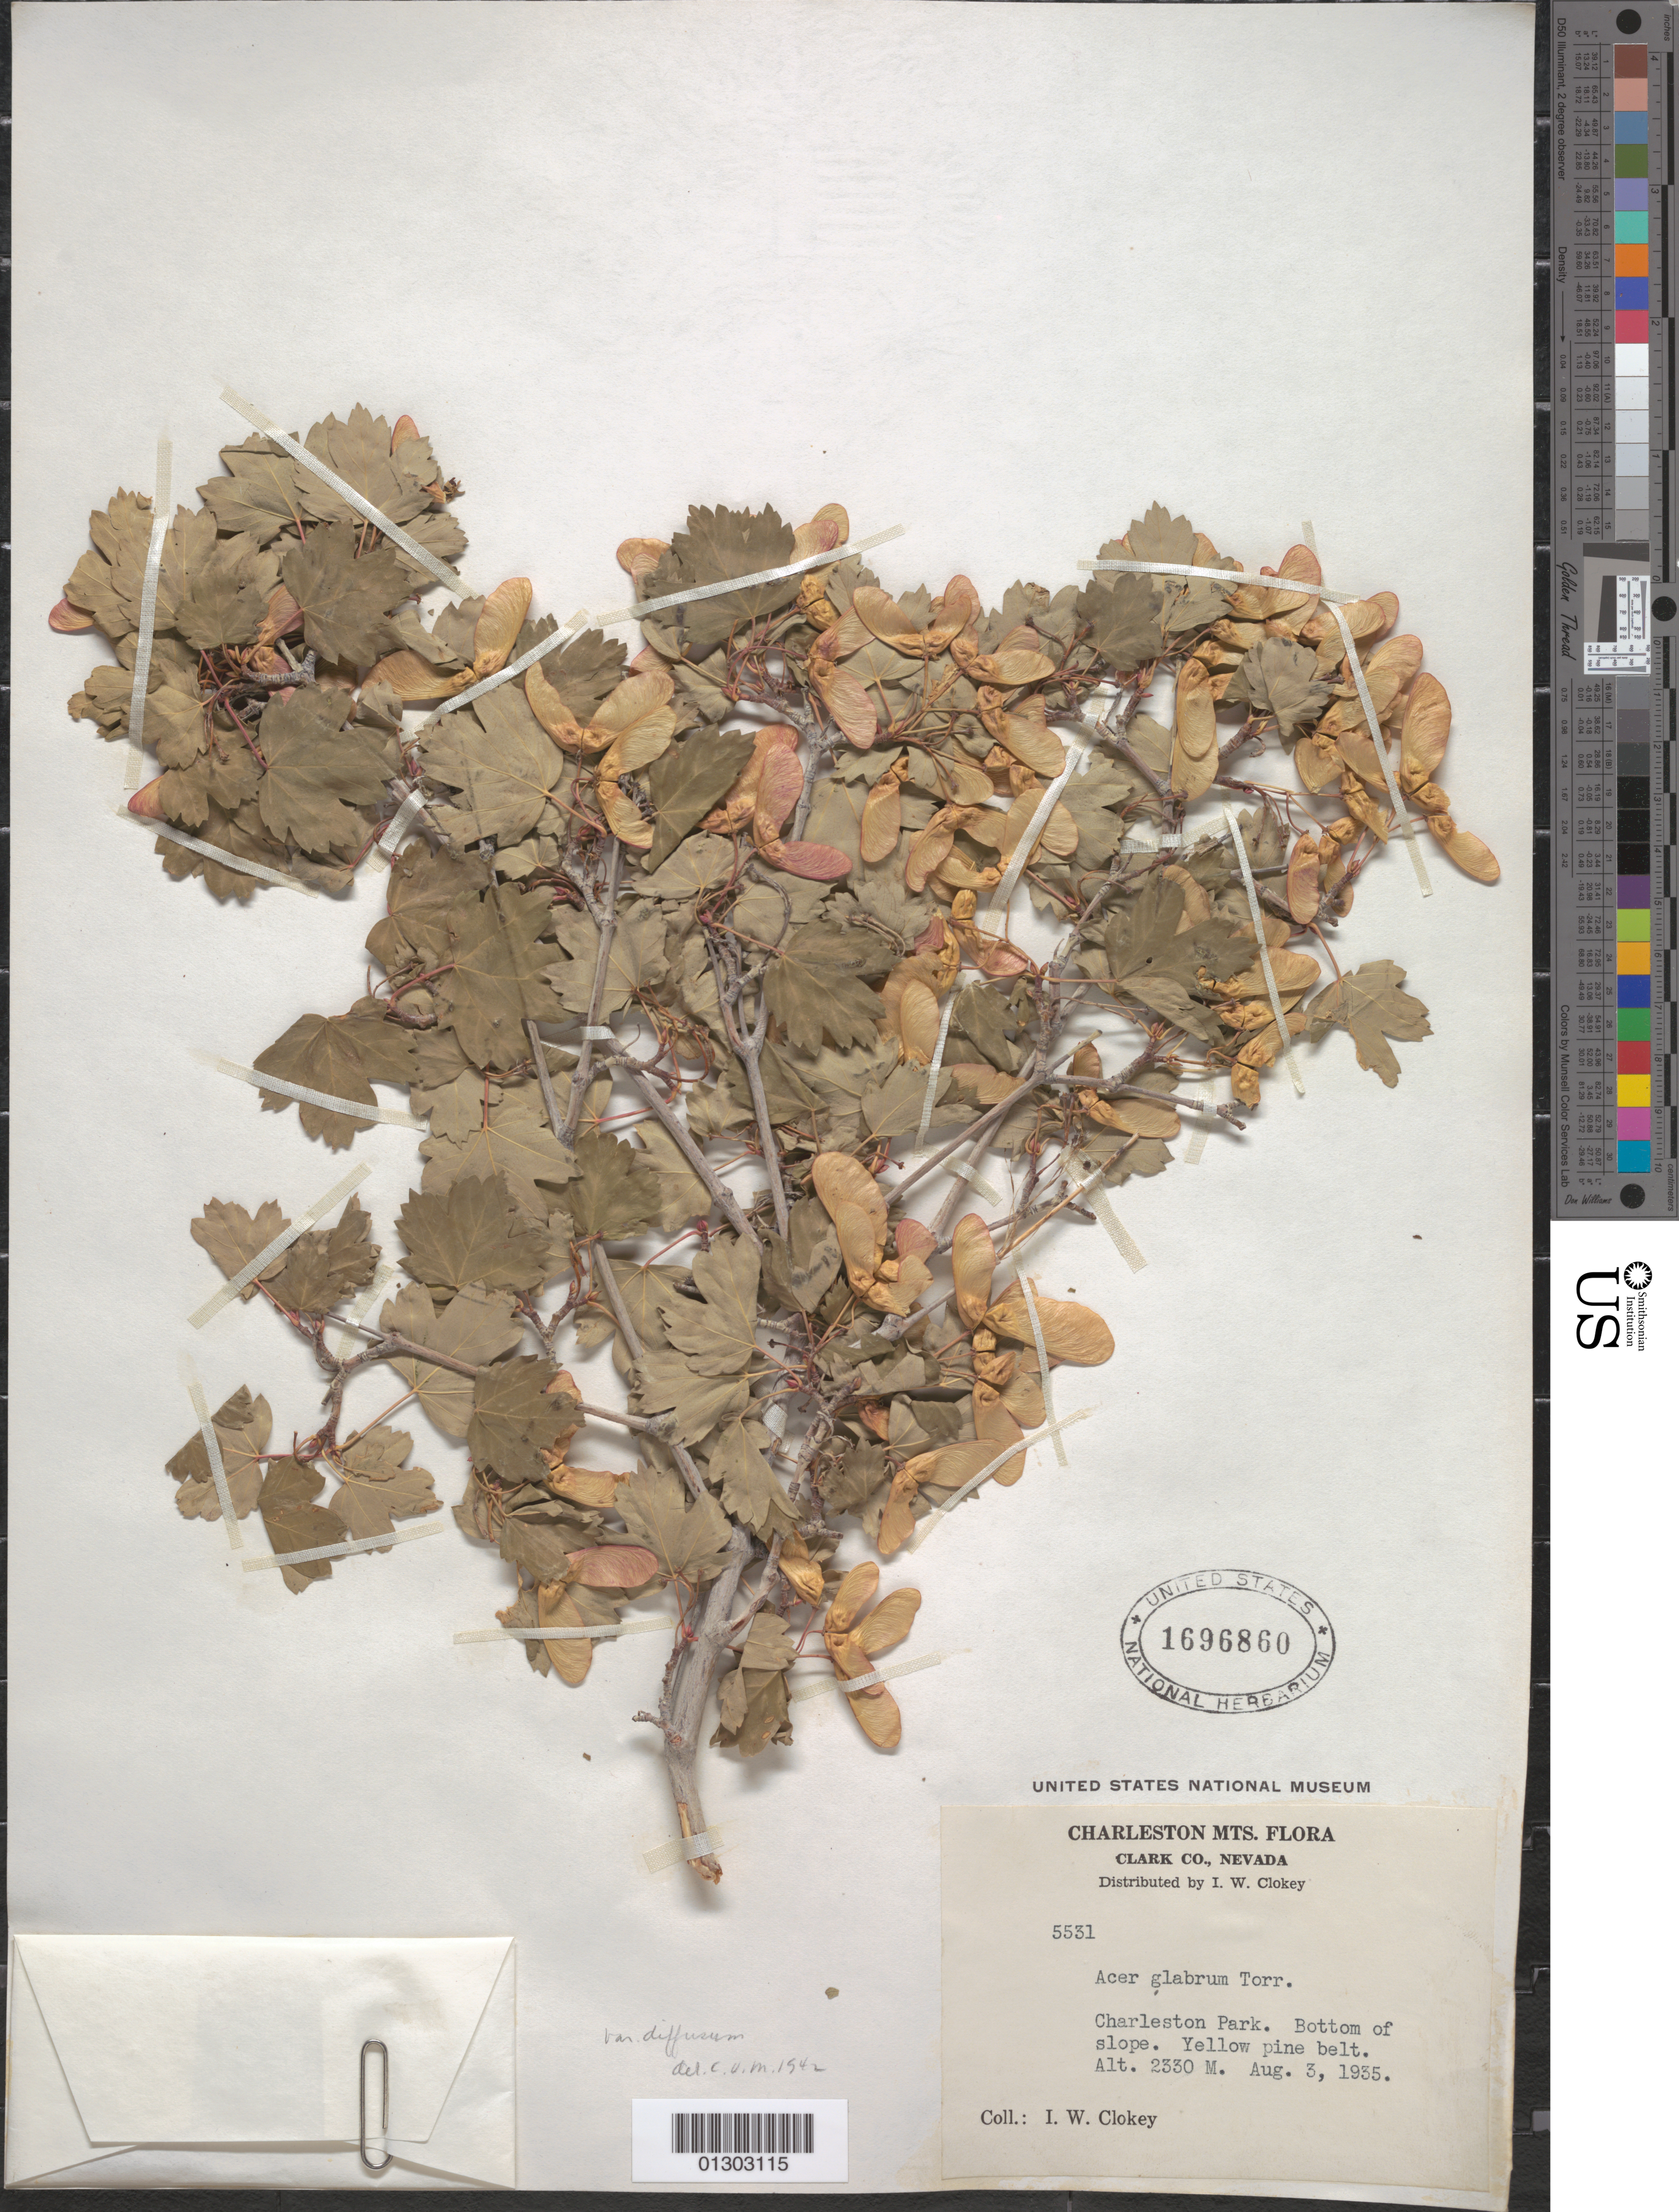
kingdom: Plantae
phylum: Tracheophyta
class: Magnoliopsida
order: Sapindales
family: Sapindaceae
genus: Acer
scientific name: Acer glabrum subsp. diffusum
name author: (Greene) A.E. Murray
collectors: I. W. Clokey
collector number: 5531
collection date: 1935-08-03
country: United States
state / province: Nevada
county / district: Clark County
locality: Clark County, Charleston Park, bottom of slope.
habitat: Yellow pine belt; bottom of slope.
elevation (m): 710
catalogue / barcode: US 1696860